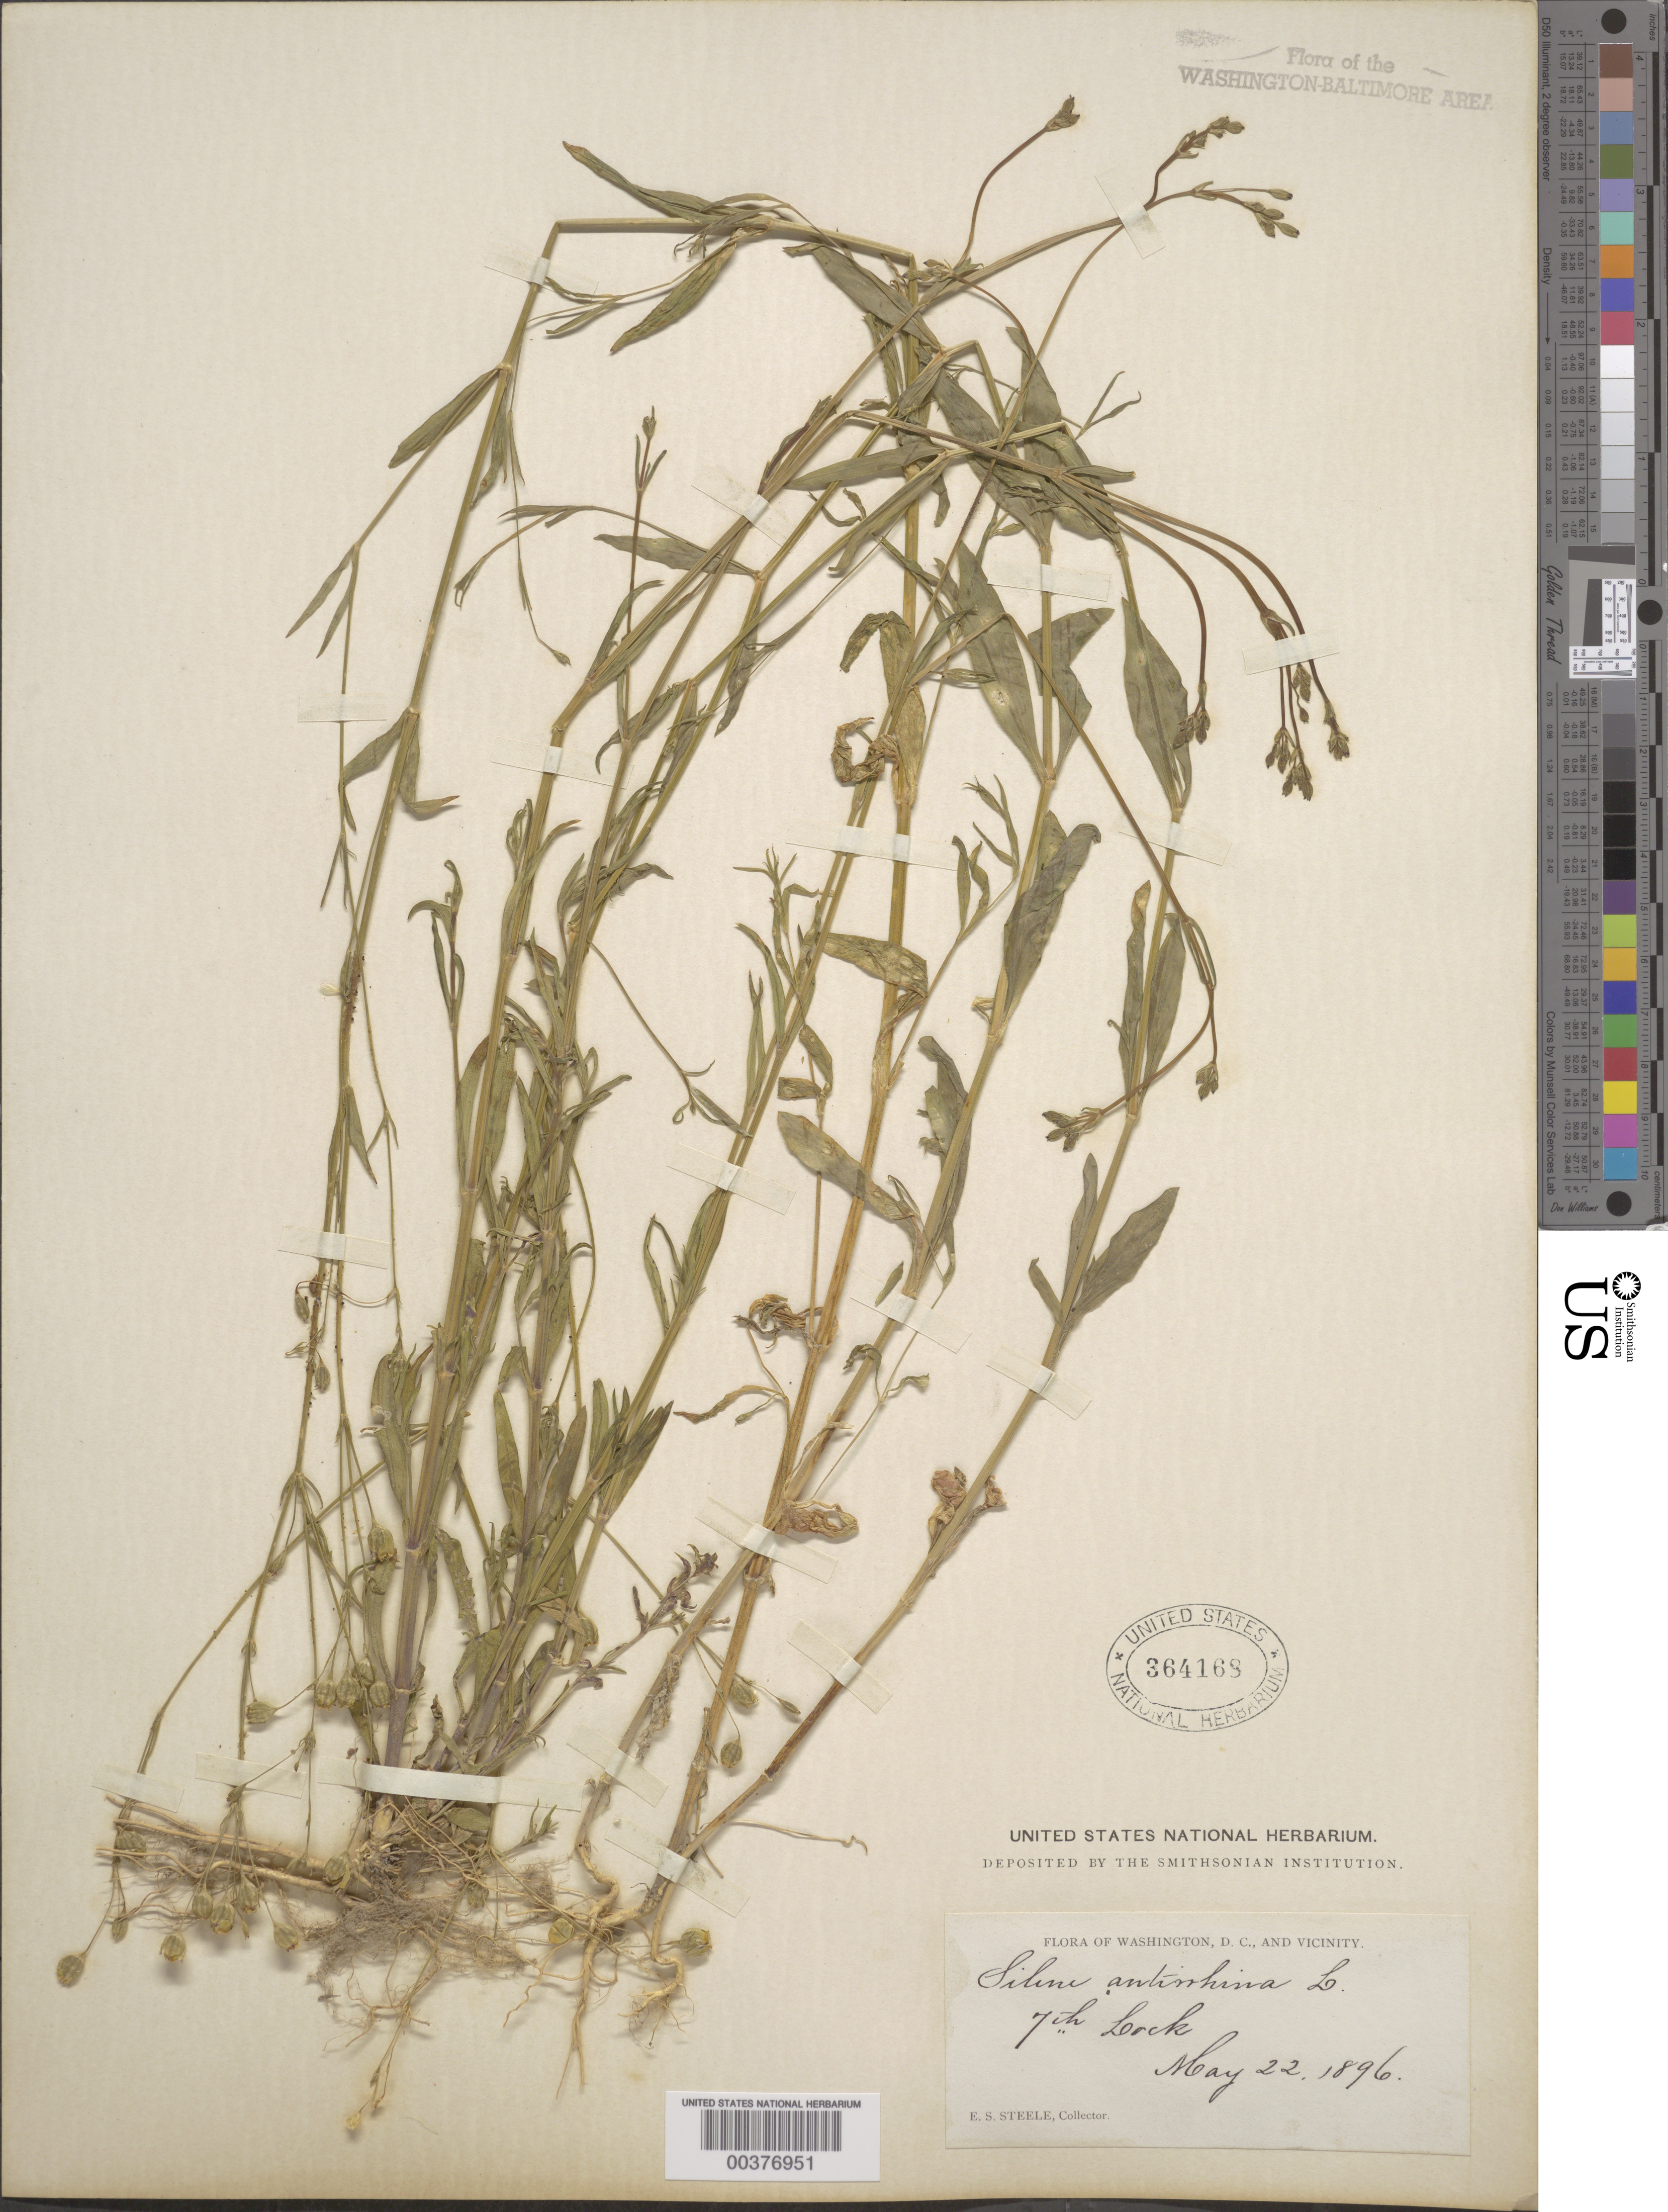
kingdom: Plantae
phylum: Tracheophyta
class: Magnoliopsida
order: Caryophyllales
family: Caryophyllaceae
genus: Silene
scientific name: Silene antirrhina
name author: L.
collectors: E. Steele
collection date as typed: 22 May 1896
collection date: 1896-05-22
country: United States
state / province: Maryland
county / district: Montgomery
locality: Seventh Lock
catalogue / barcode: US 364168